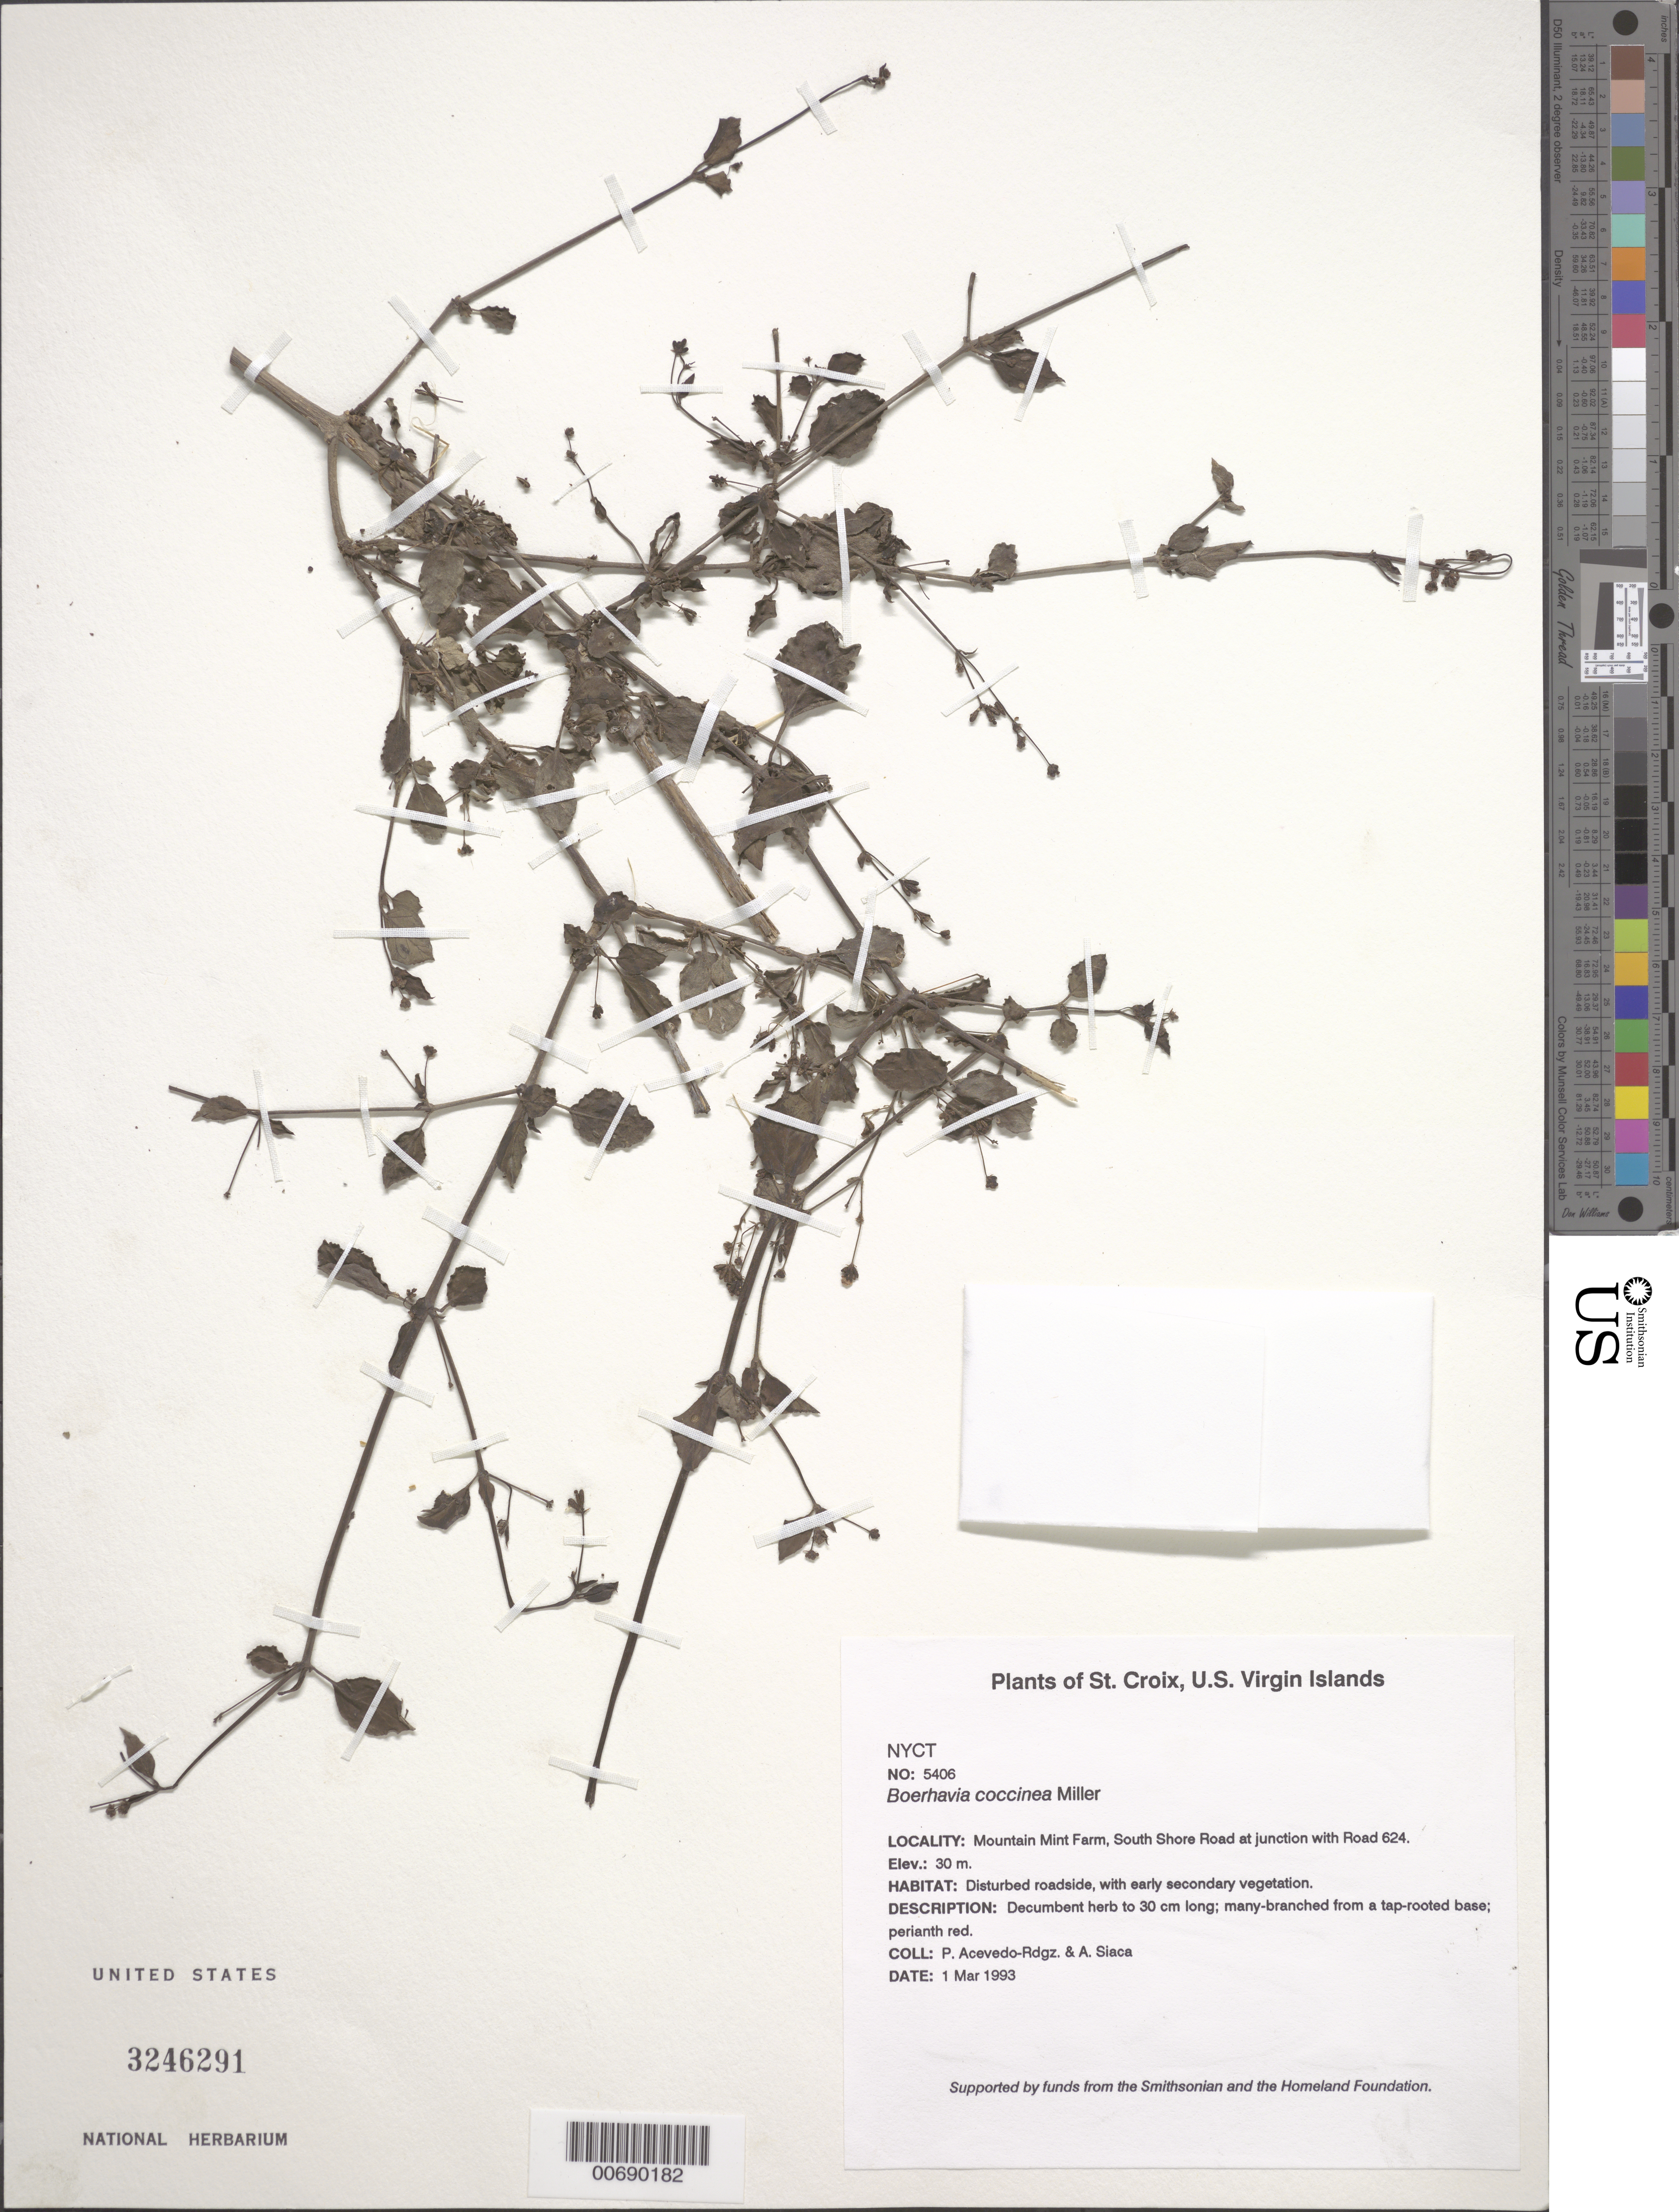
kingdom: Plantae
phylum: Tracheophyta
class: Magnoliopsida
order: Caryophyllales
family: Nyctaginaceae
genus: Boerhavia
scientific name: Boerhavia coccinea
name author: Mill.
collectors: P. Acevedo-Rodr. & A. Siaca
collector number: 5406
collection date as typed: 01 Mar 1993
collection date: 1993-03-01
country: U.S. Virgin Islands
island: St. Croix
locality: Mountain Mint Farm, South Shore Road at junction with Road 624.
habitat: Disturbed roadside, with early secondary vegetation.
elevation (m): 30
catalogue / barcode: US 3246291